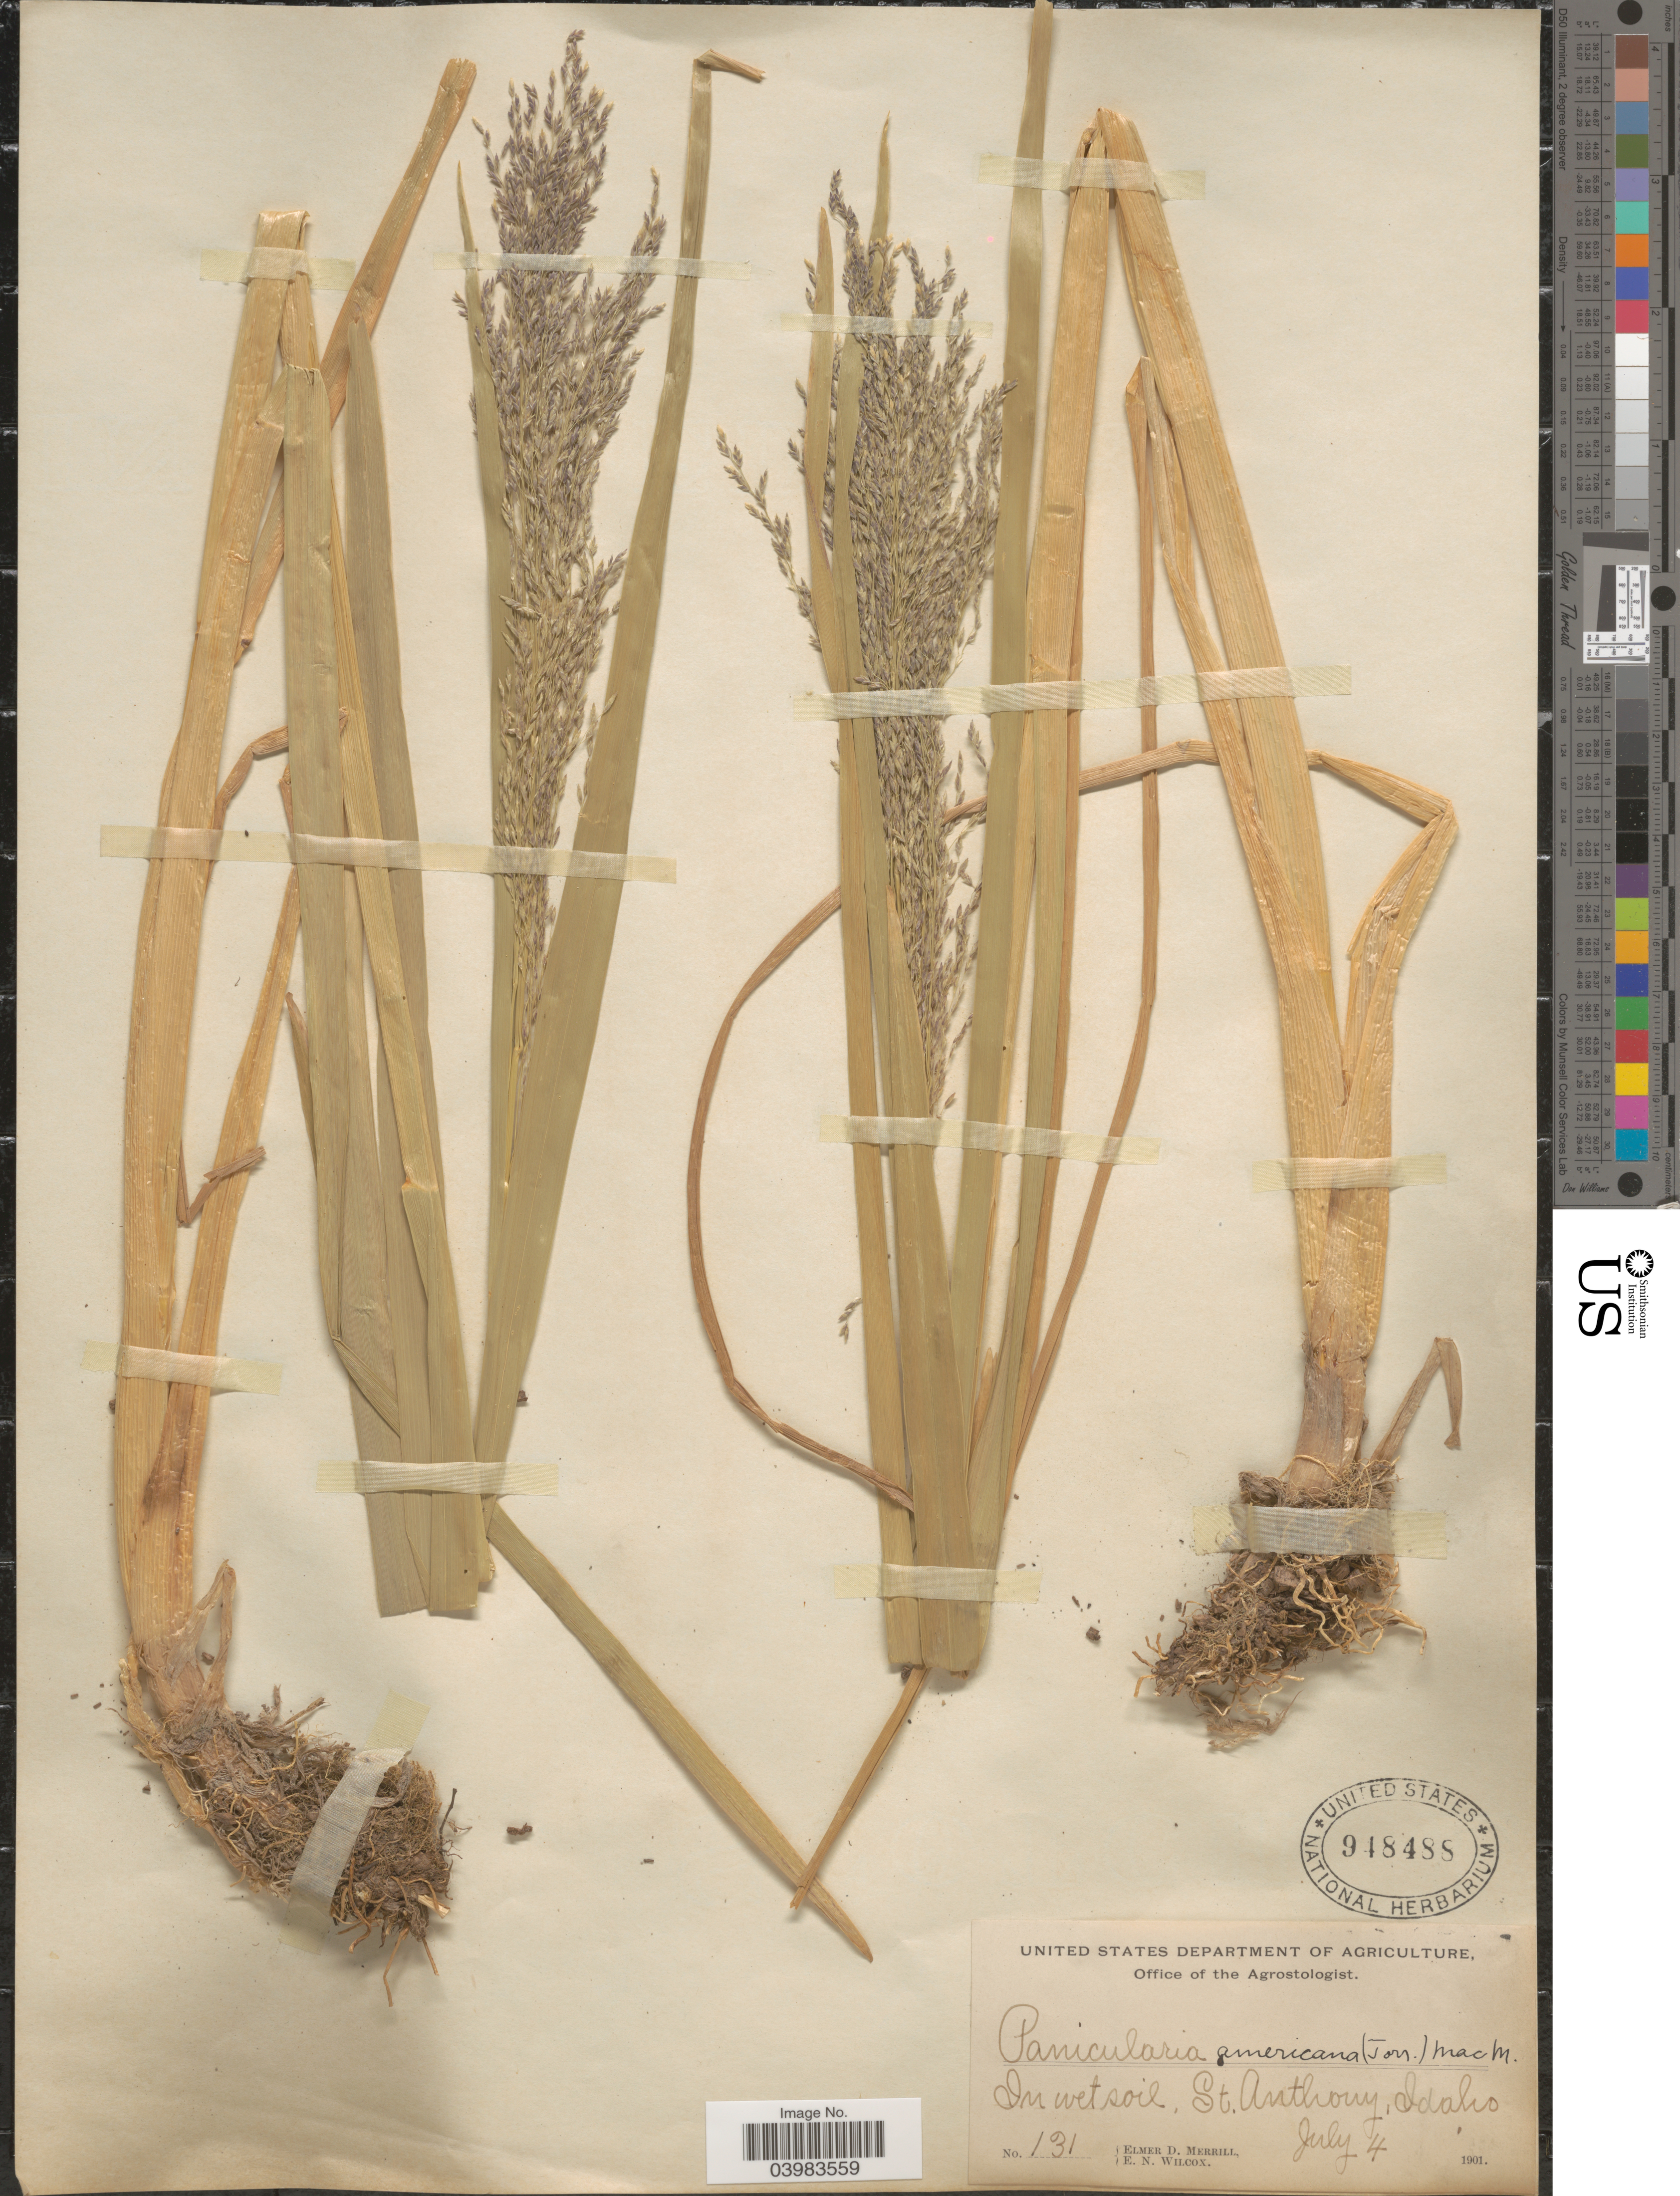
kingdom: Plantae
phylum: Tracheophyta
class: Liliopsida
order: Poales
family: Poaceae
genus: Glyceria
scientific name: Glyceria grandis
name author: S. Watson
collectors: E. D. Merrill & E. Wilcox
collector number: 131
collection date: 1901-07-04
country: United States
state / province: Idaho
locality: In wet soil. St. Anthony.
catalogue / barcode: US 948488